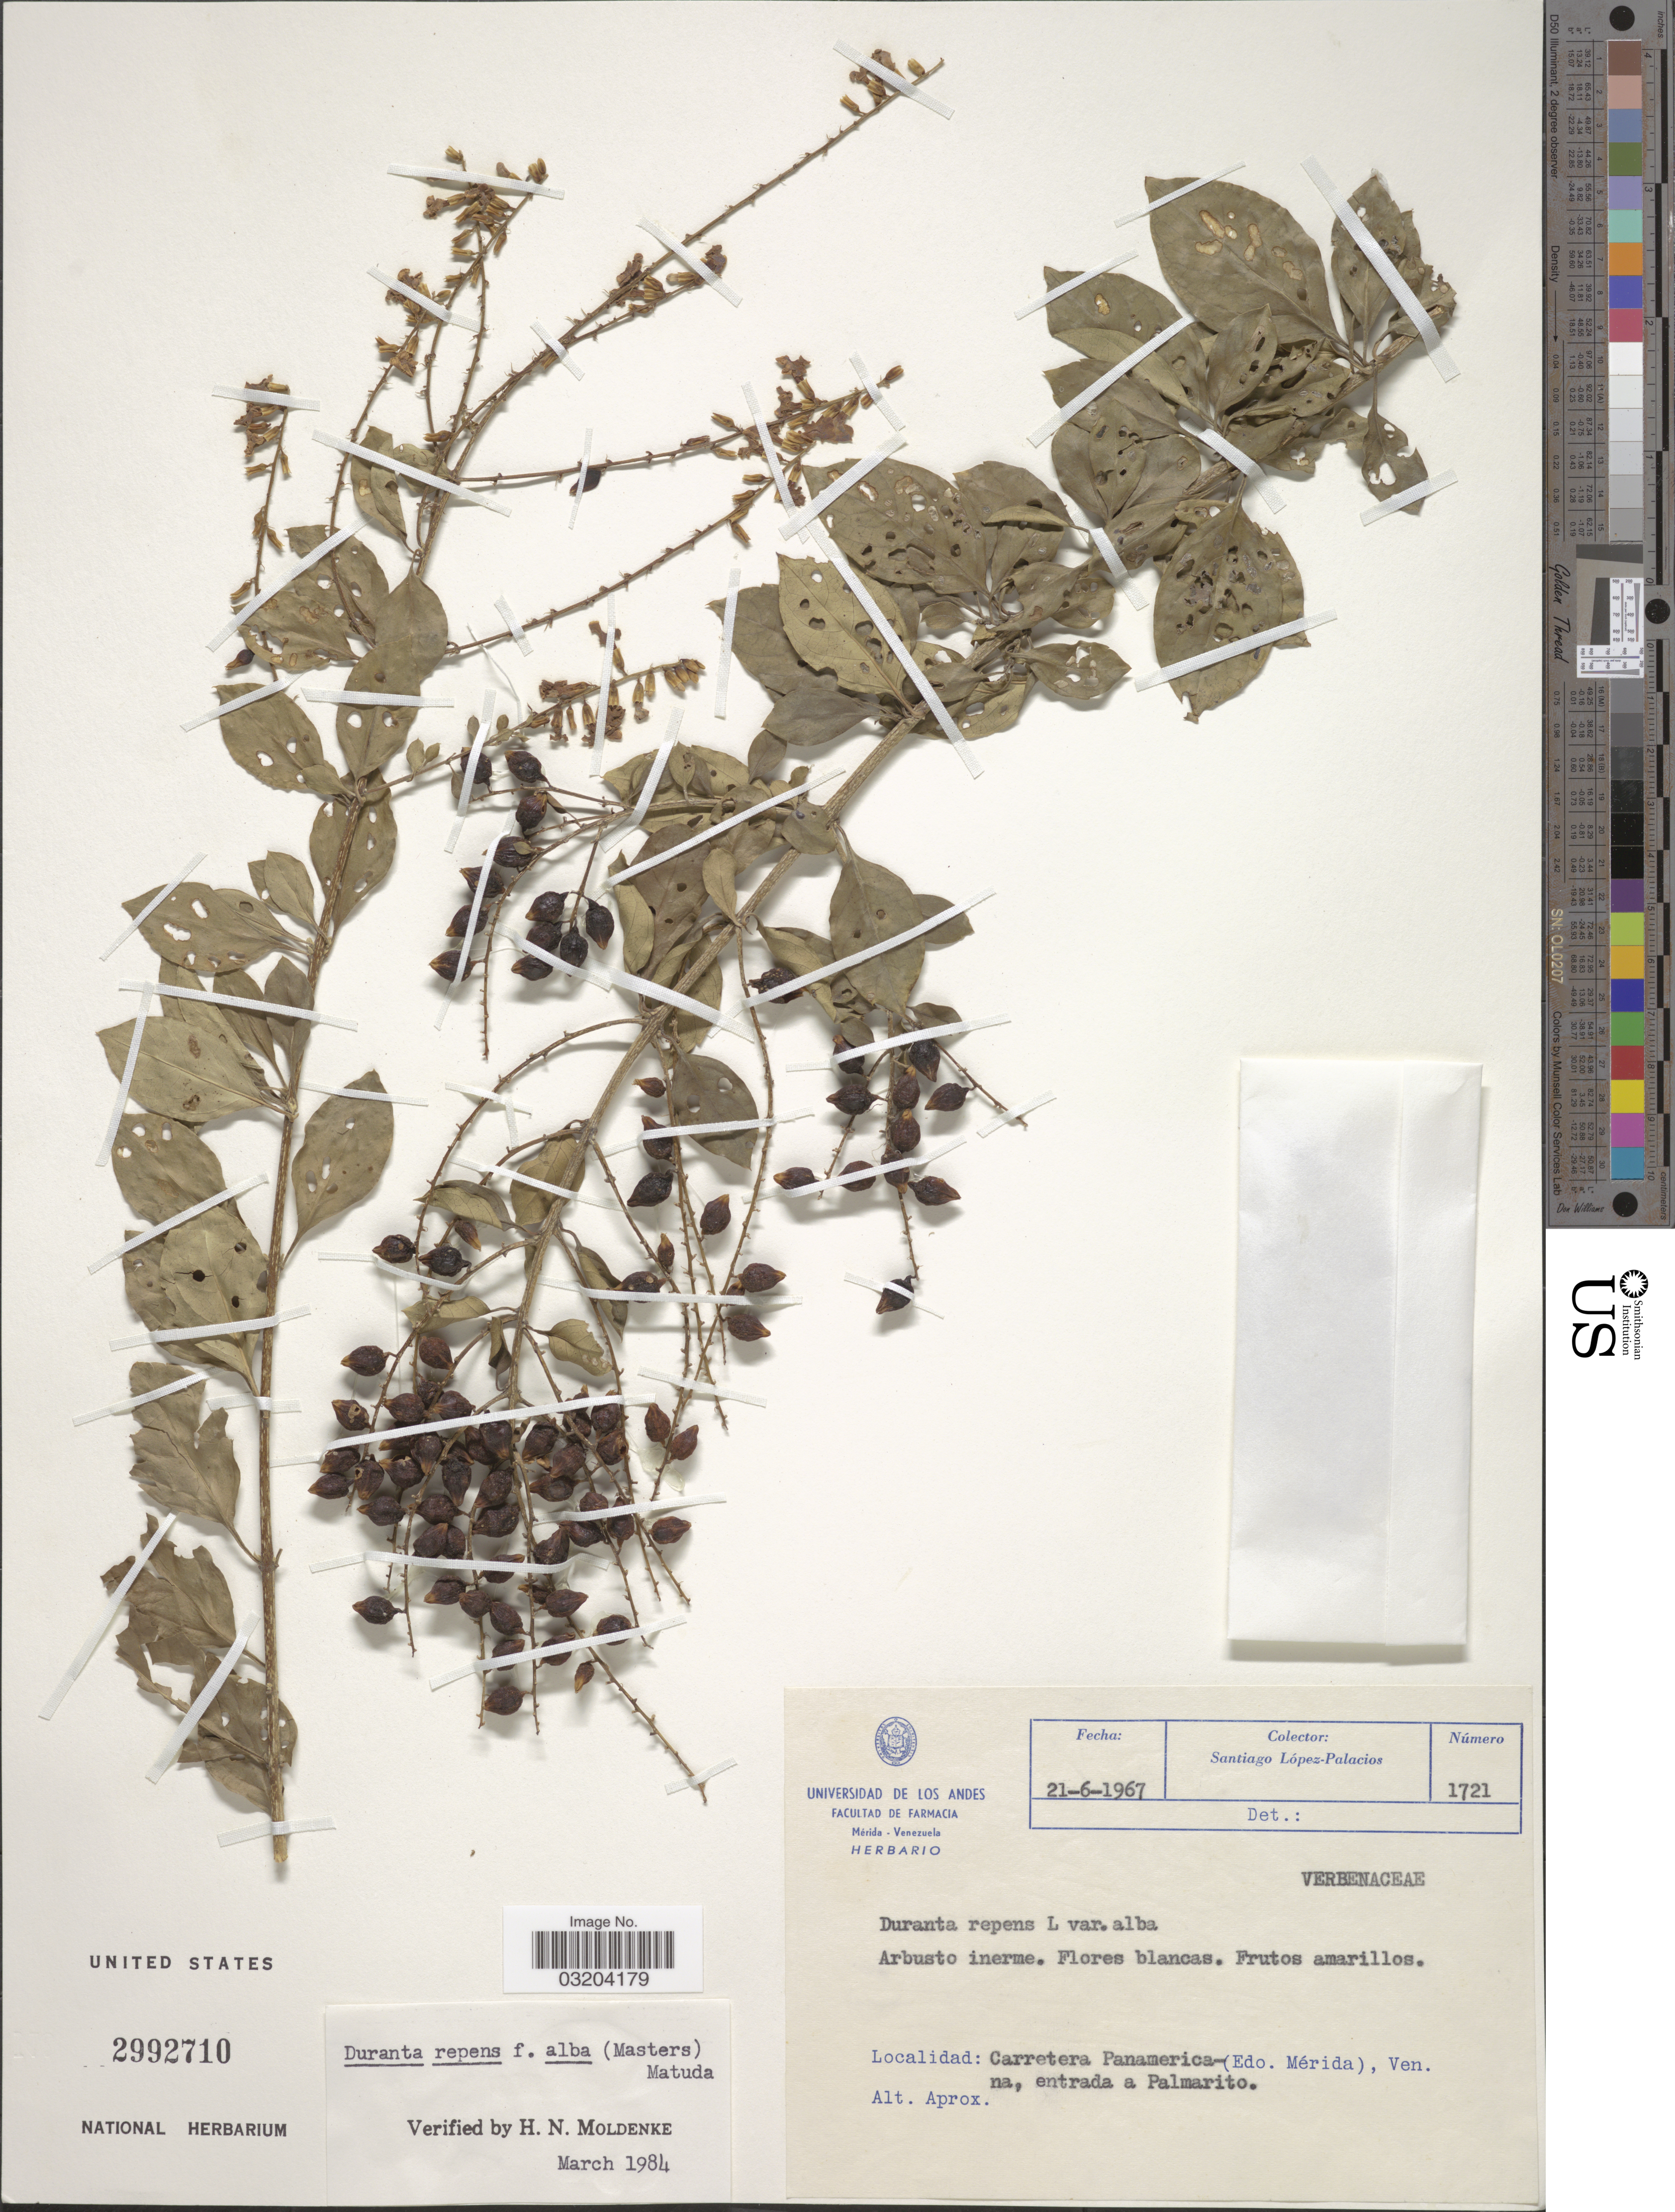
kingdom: Plantae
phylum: Tracheophyta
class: Magnoliopsida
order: Lamiales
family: Verbenaceae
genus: Duranta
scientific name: Duranta sp.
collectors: S. López-Palacios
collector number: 1721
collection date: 1967-06-21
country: Venezuela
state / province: Mérida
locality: Carretera Panamericana, entrada a Palmarito.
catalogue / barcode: US 2992710